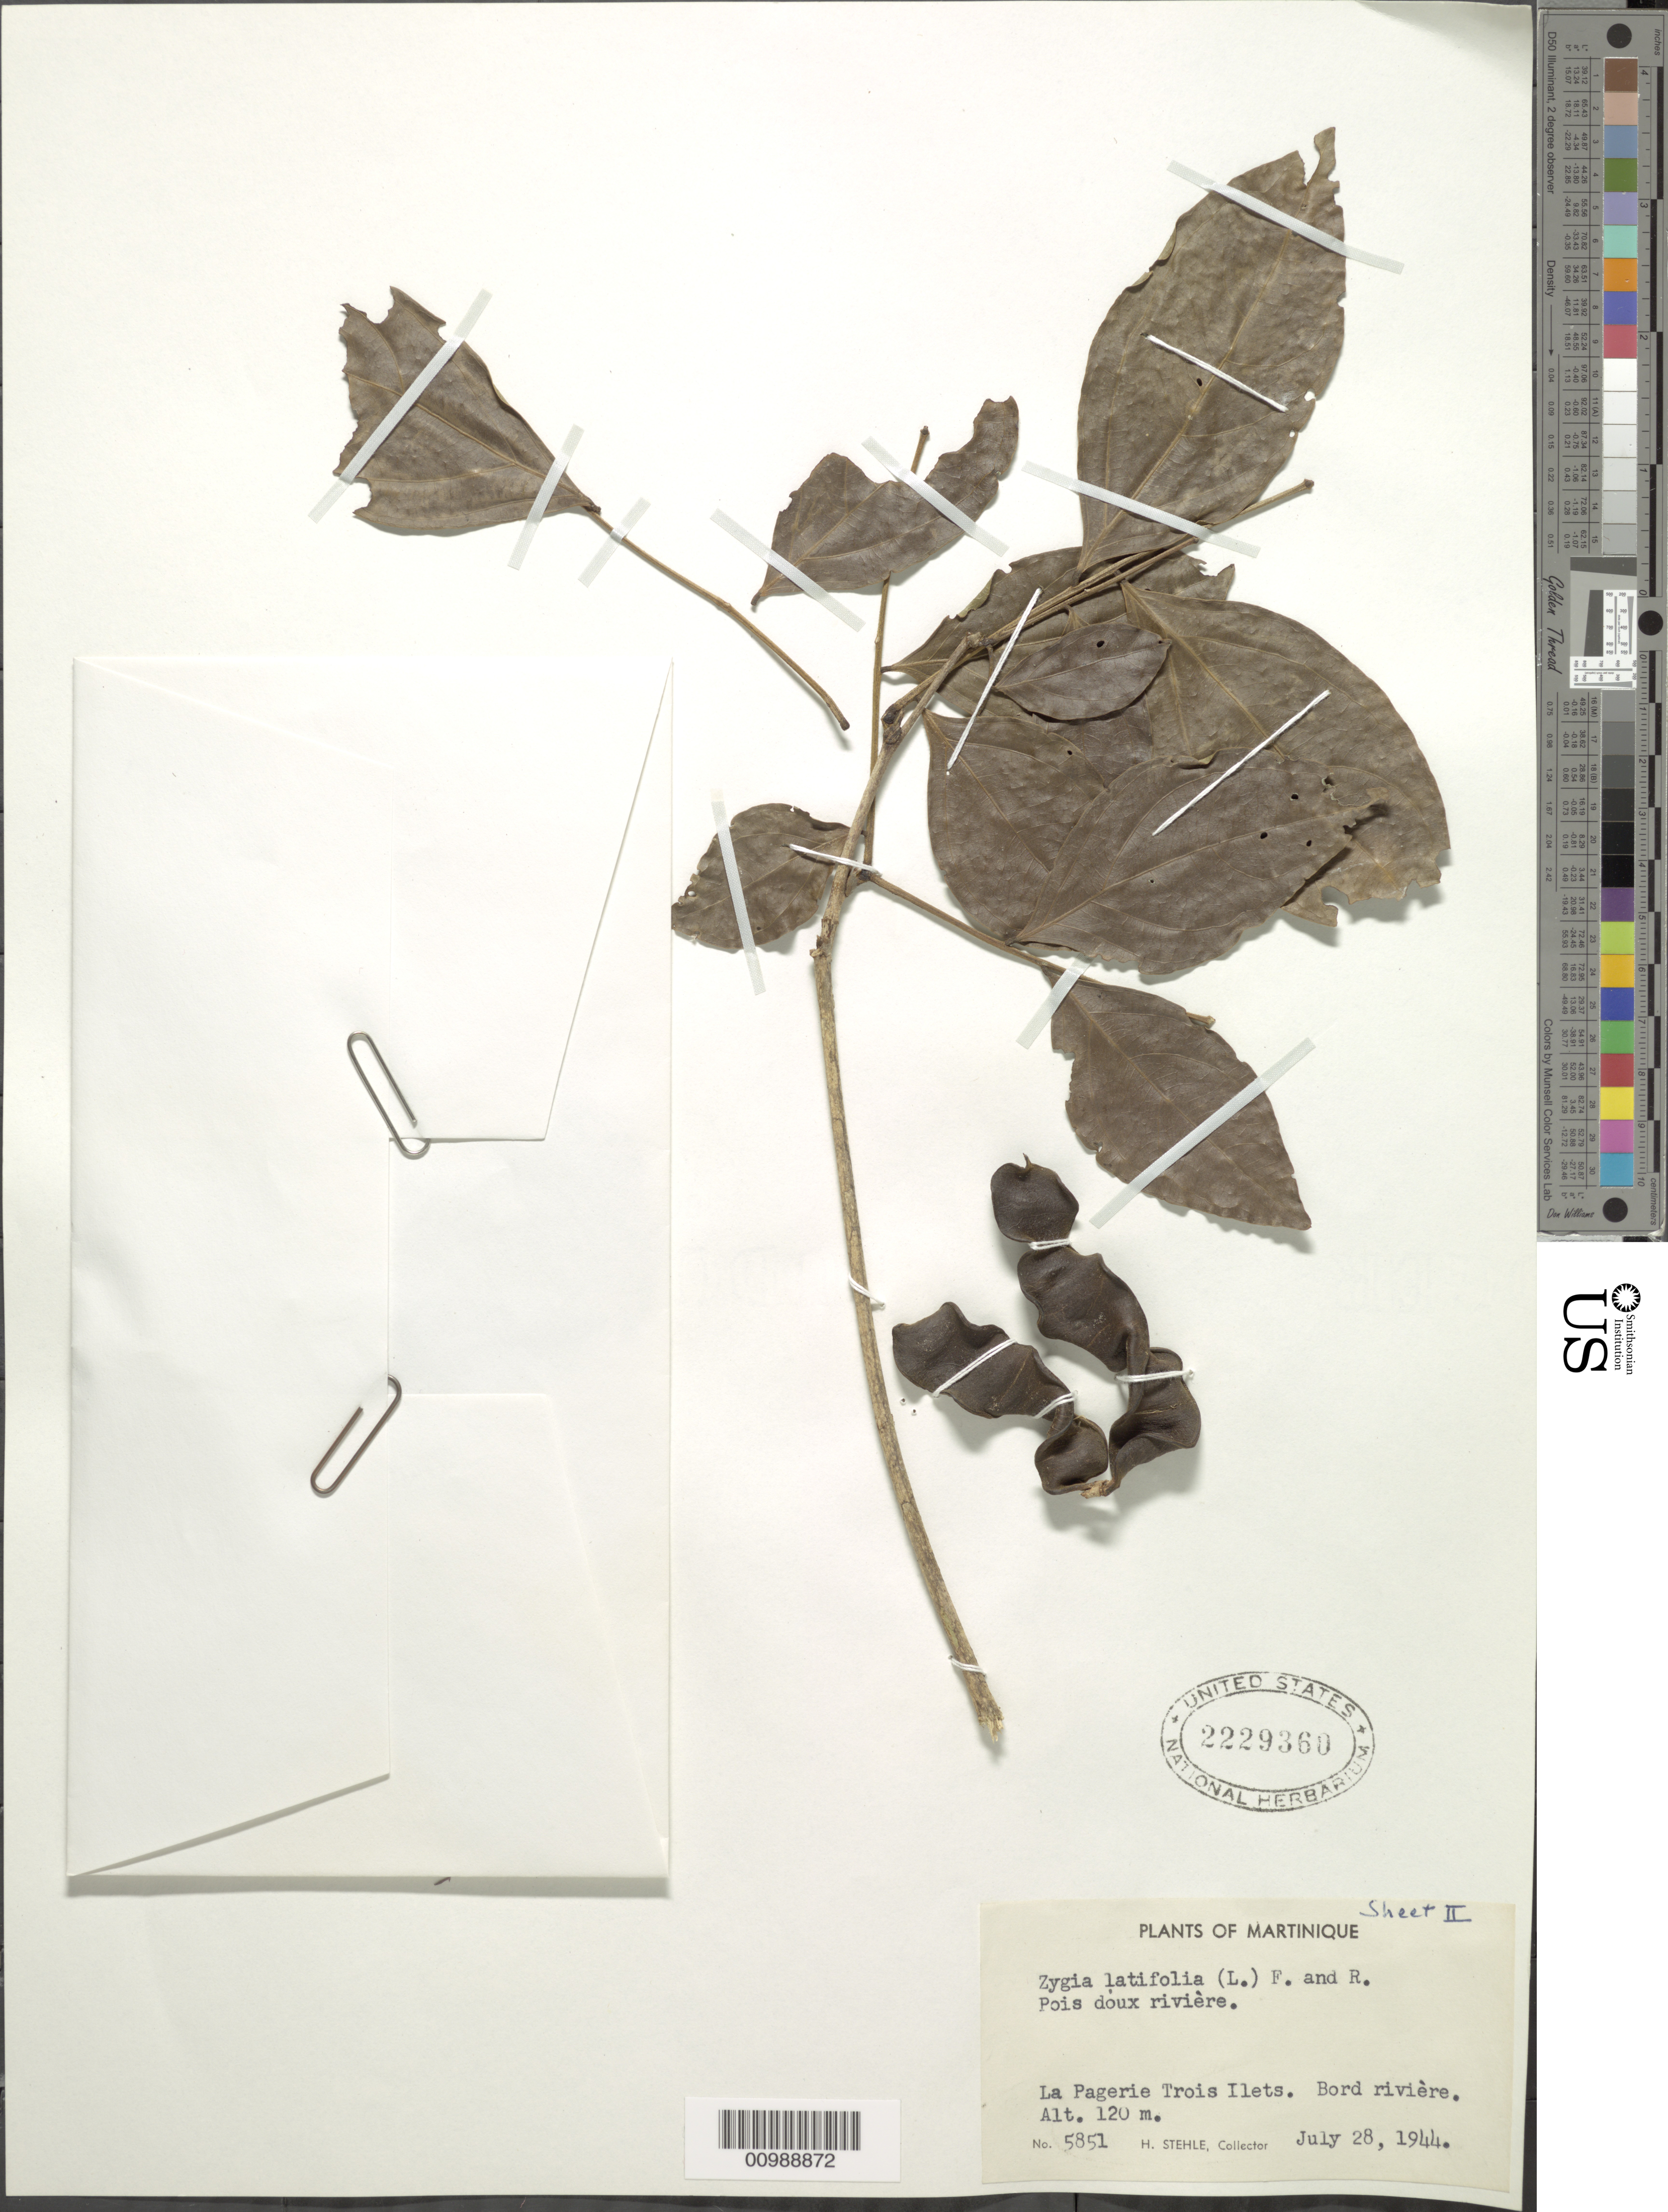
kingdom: Plantae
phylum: Tracheophyta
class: Magnoliopsida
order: Fabales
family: Fabaceae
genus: Zygia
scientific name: Zygia latifolia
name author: (L.) Fawc. & Rendle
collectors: H. Stehlé & M. Stehlé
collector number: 5851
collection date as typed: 28 Jul 1944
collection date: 1944-07-28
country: Martinique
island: Martinique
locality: La Pagerie Three Islets, Bord River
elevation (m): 120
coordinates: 0 N, 0 E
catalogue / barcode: US 2229360